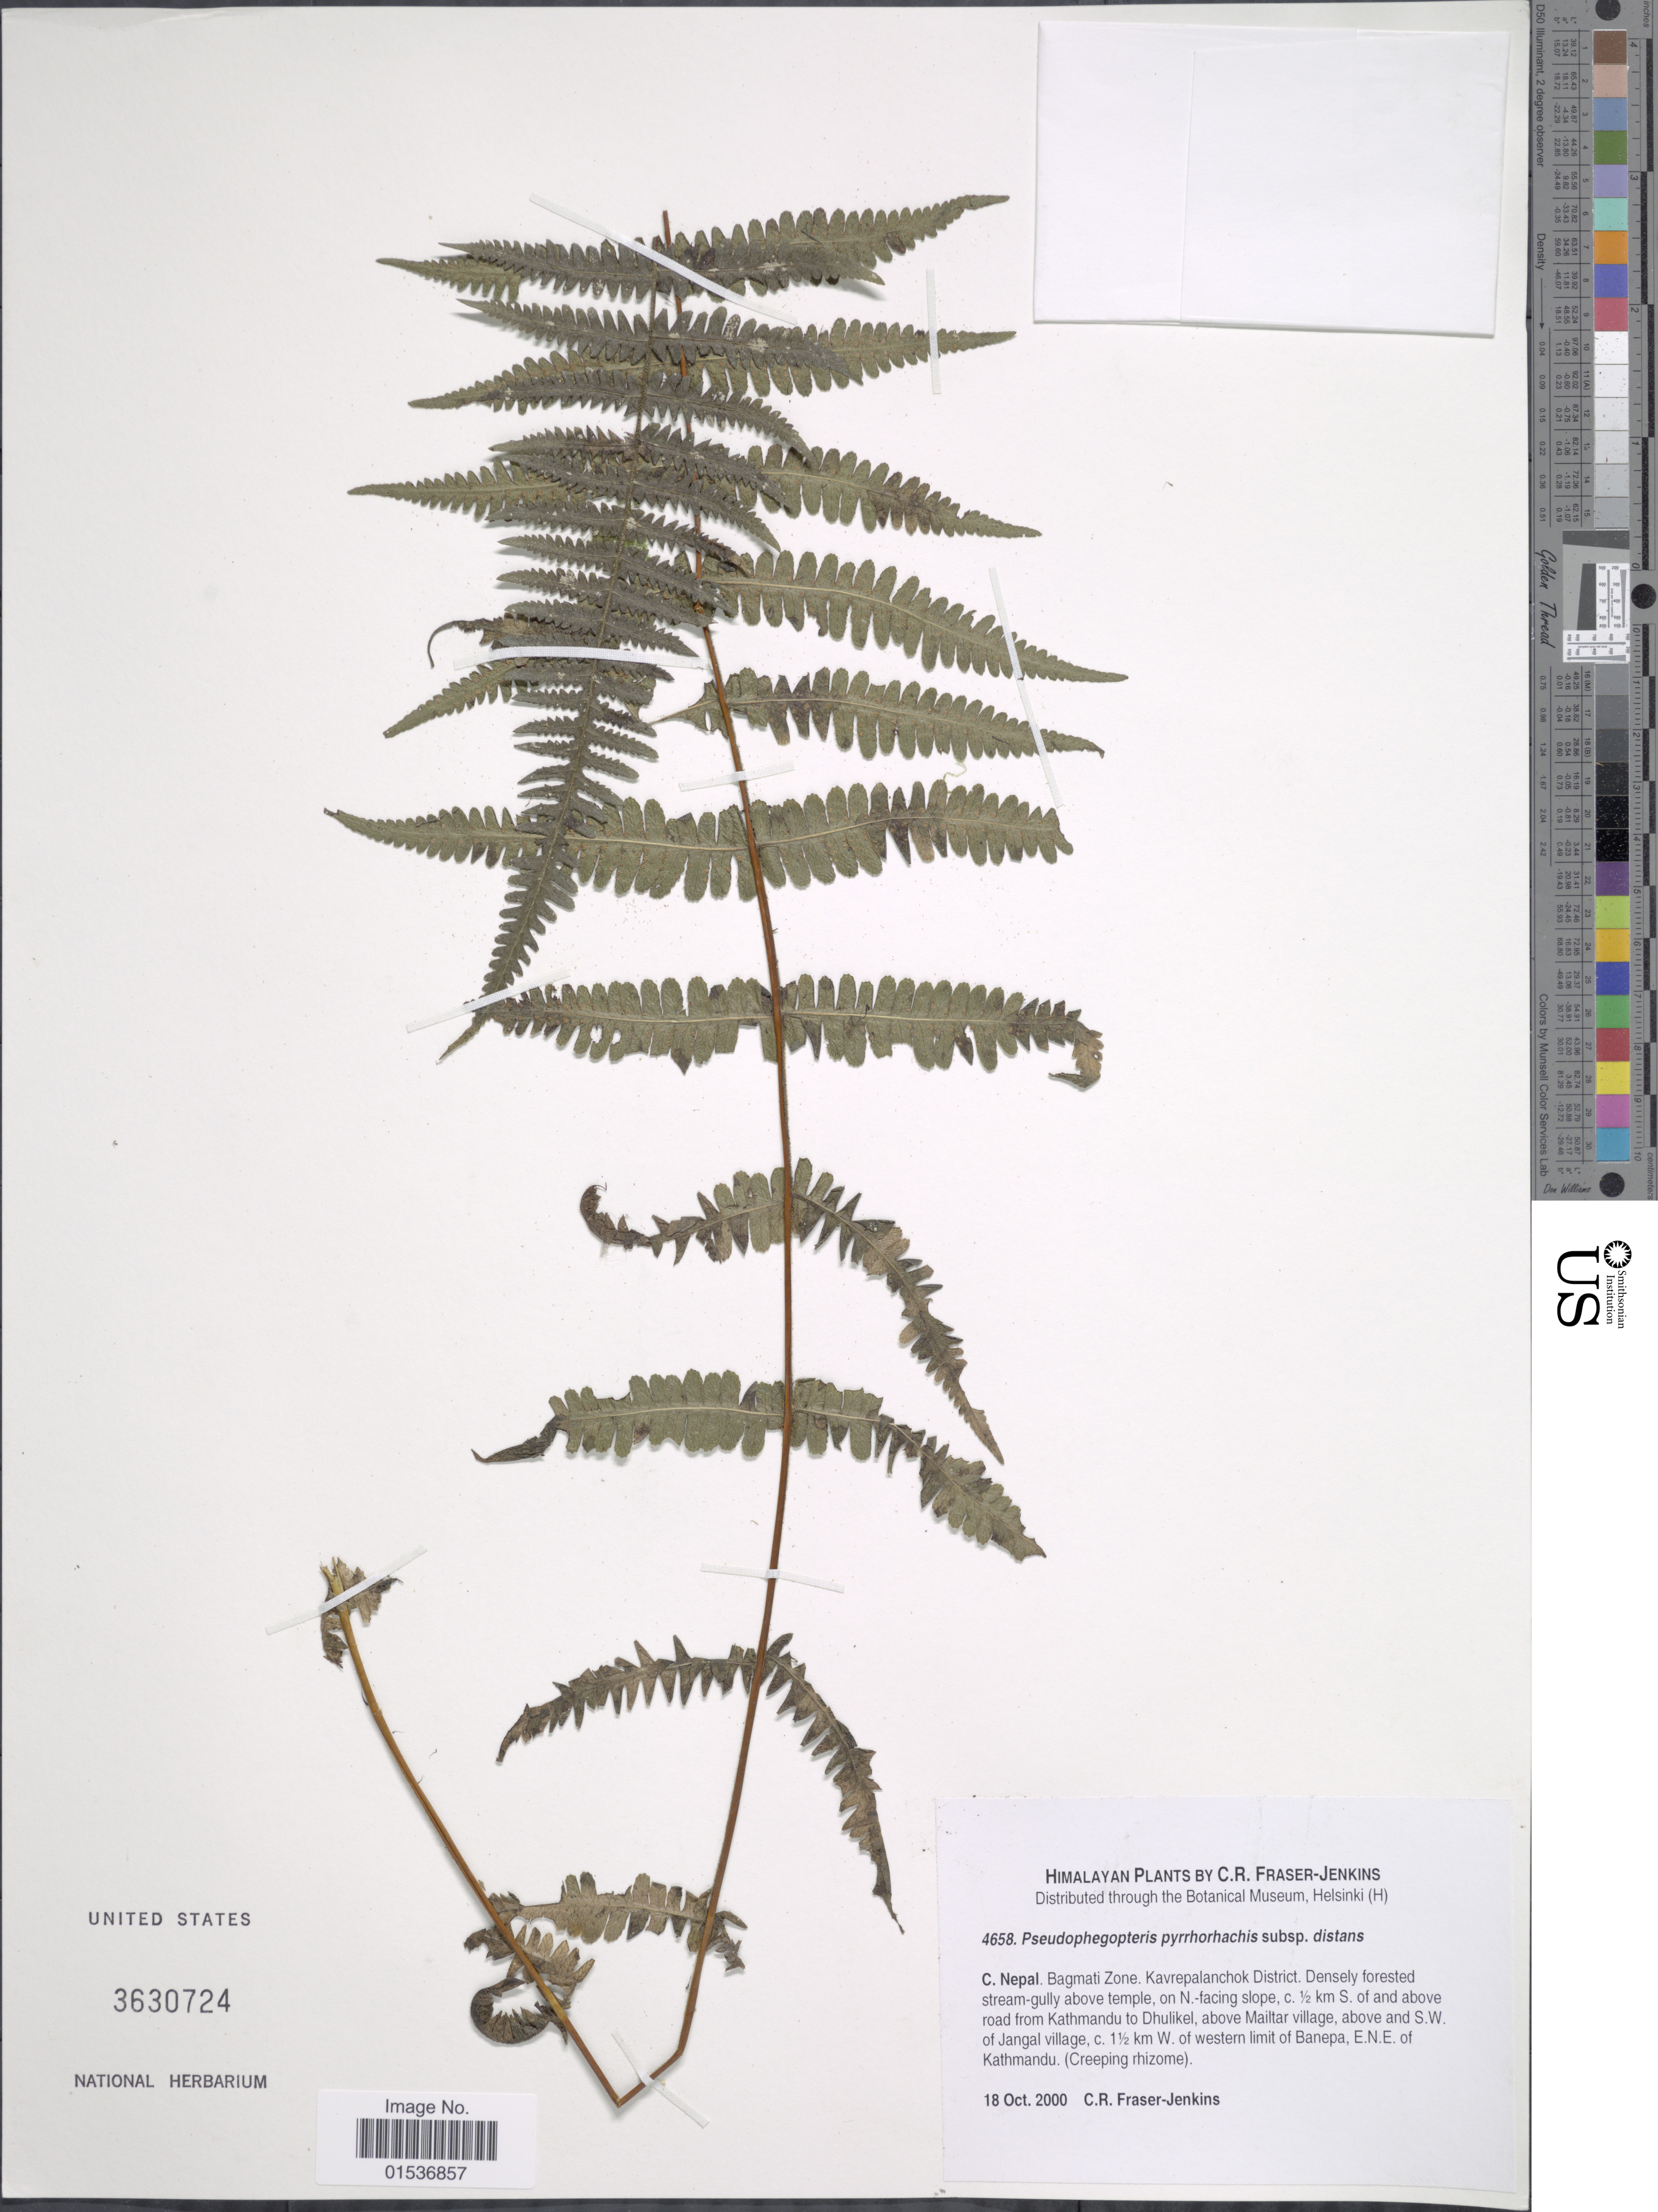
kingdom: Plantae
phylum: Tracheophyta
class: Polypodiopsida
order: Polypodiales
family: Thelypteridaceae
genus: Pseudophegopteris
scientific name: Pseudophegopteris pyrrhorachis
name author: (Kunze) Ching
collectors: C. R. Fraser-Jenkins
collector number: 4658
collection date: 2000-10-18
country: Nepal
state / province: Bagmati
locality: Himalayan, C. Nepal Bagmati Zone. Kavrepalanchok District, on N.-facing slope, c. ½ km S. of and above road from Kathmandu to Dhulikel, above Mailtar village, above and S.W. of Jangal village, c. 1½ km W. of western limit of Banepa, E.N.E. of Kathmandu.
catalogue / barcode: US 3630724